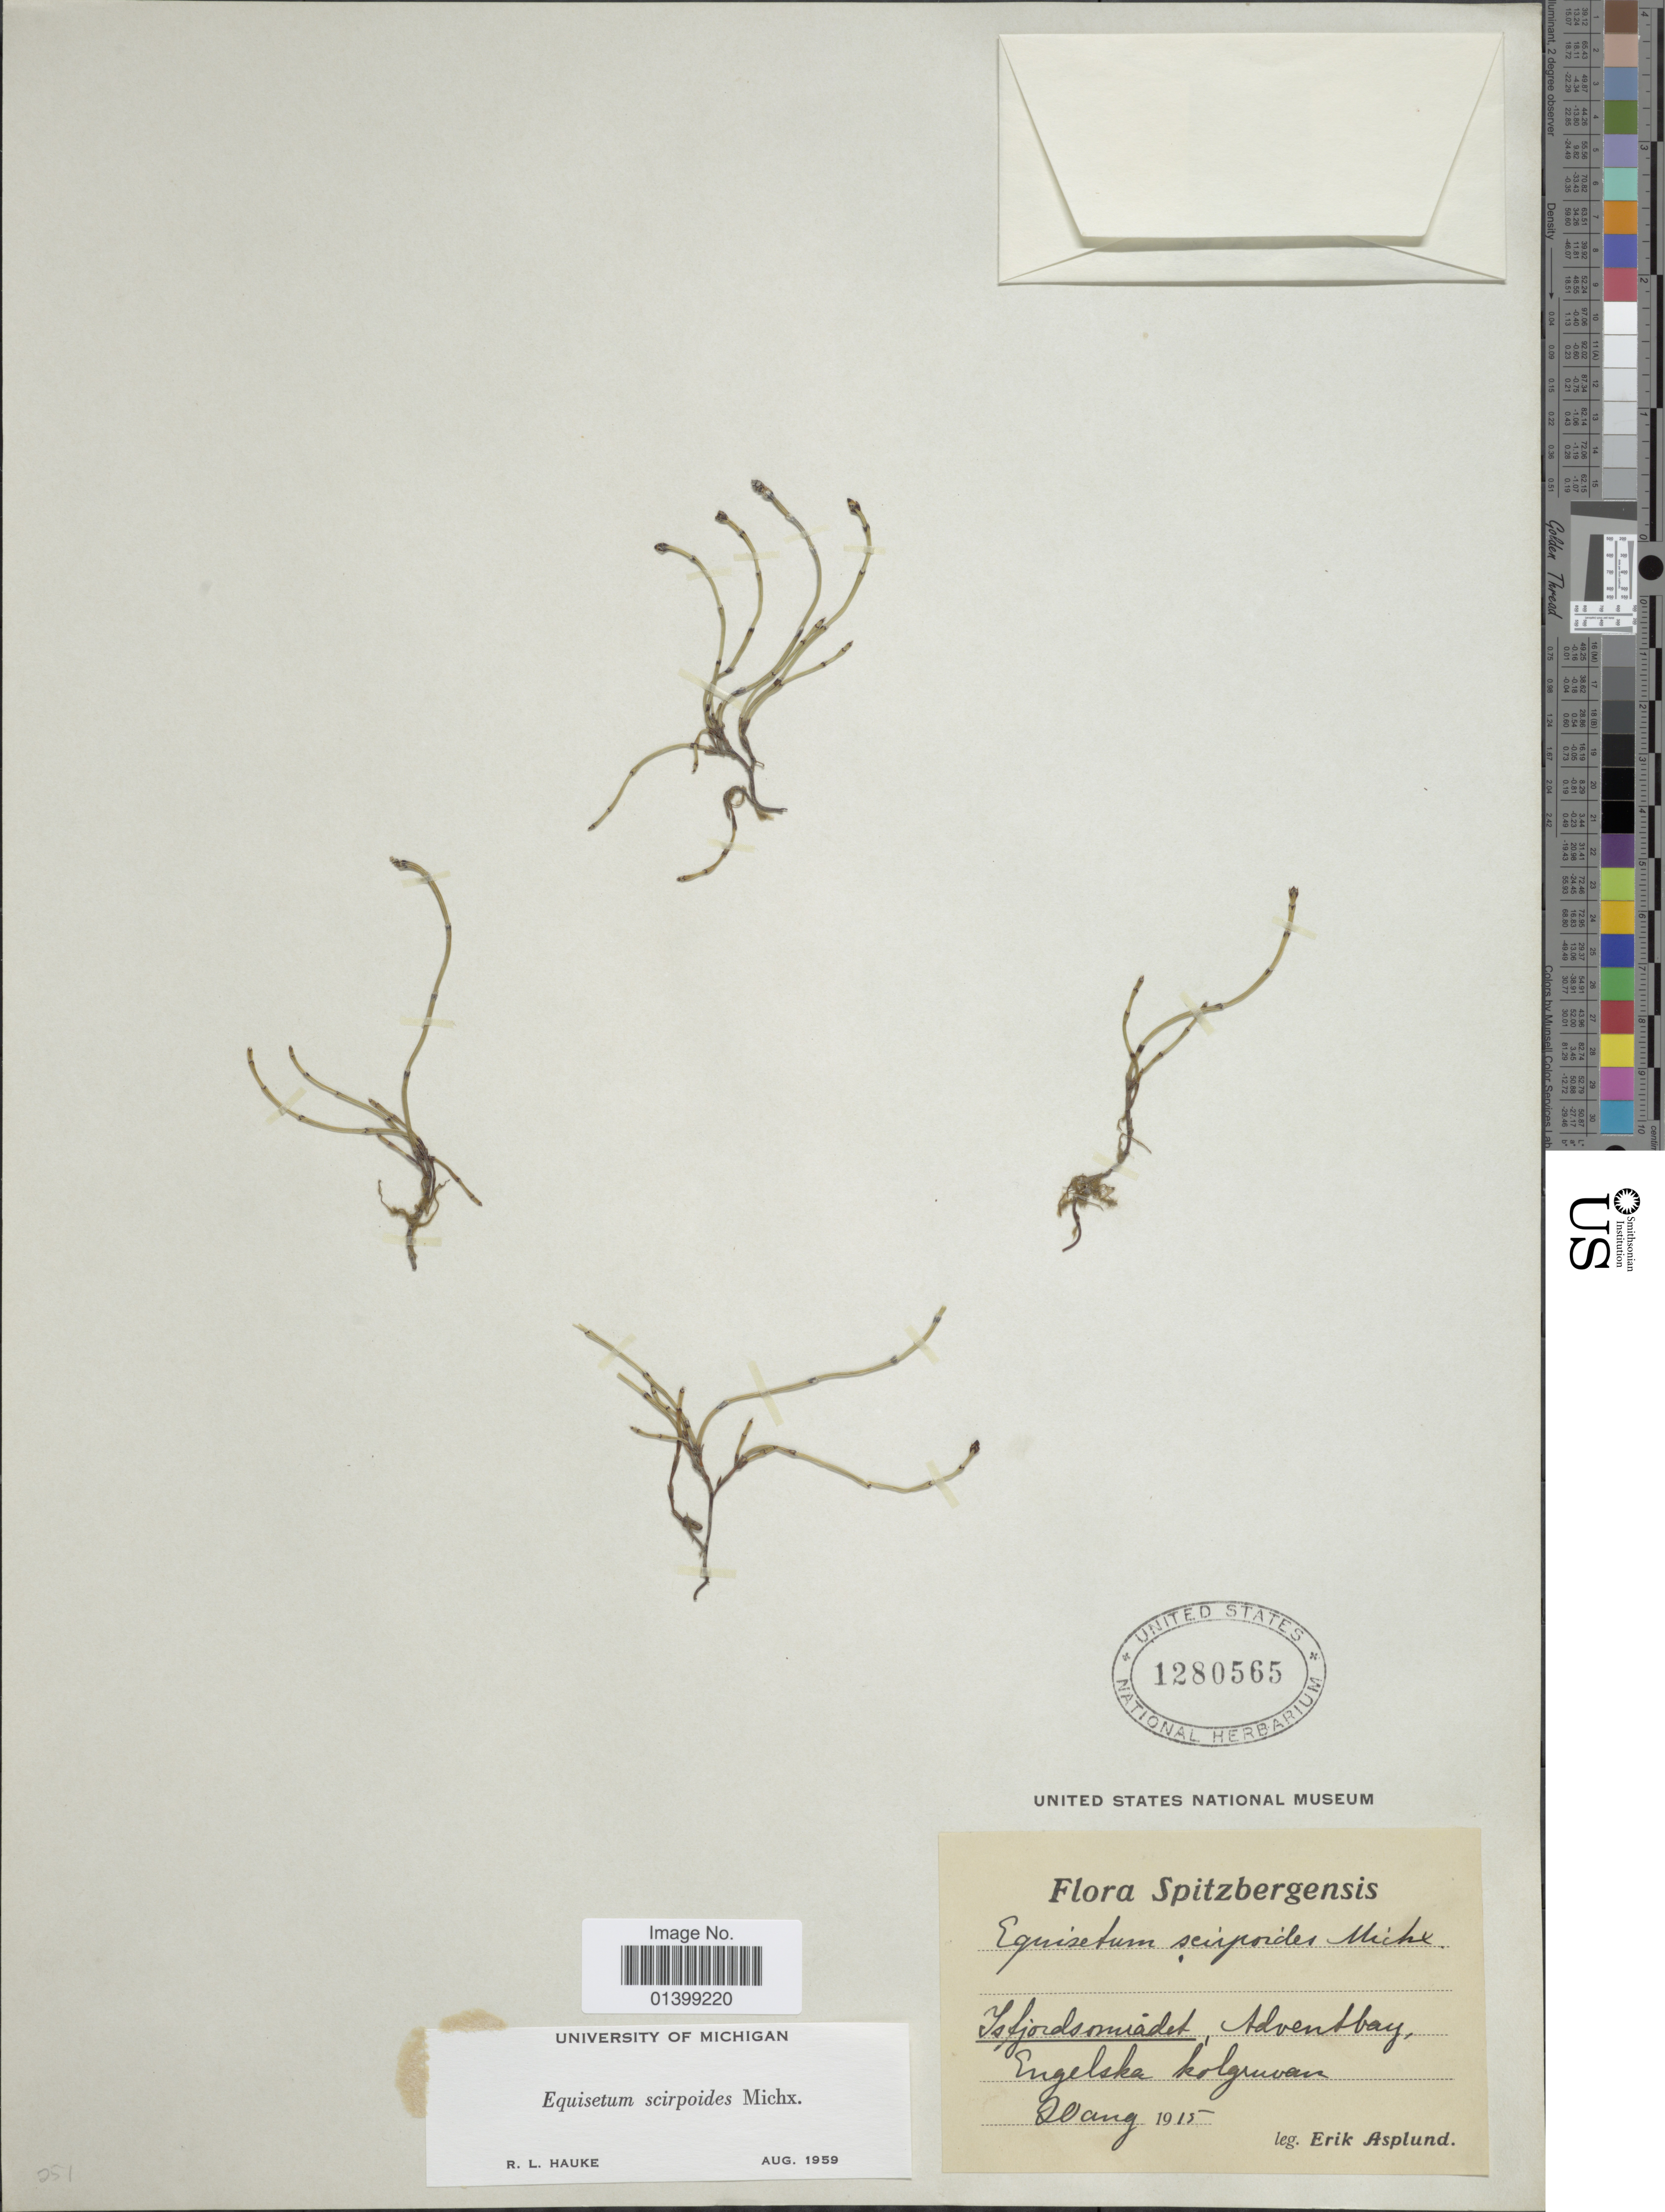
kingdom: Plantae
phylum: Tracheophyta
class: Polypodiopsida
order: Equisetales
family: Equisetaceae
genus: Equisetum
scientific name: Equisetum scirpoides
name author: Michx.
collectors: E. Asplund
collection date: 1915-08-20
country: Norway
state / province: Svalbard and Jan Mayen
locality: Spitzbergensis, Isfjordsområdet, Adventbay, Engelska holmgruvan. Longyearbyen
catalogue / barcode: US 1280565